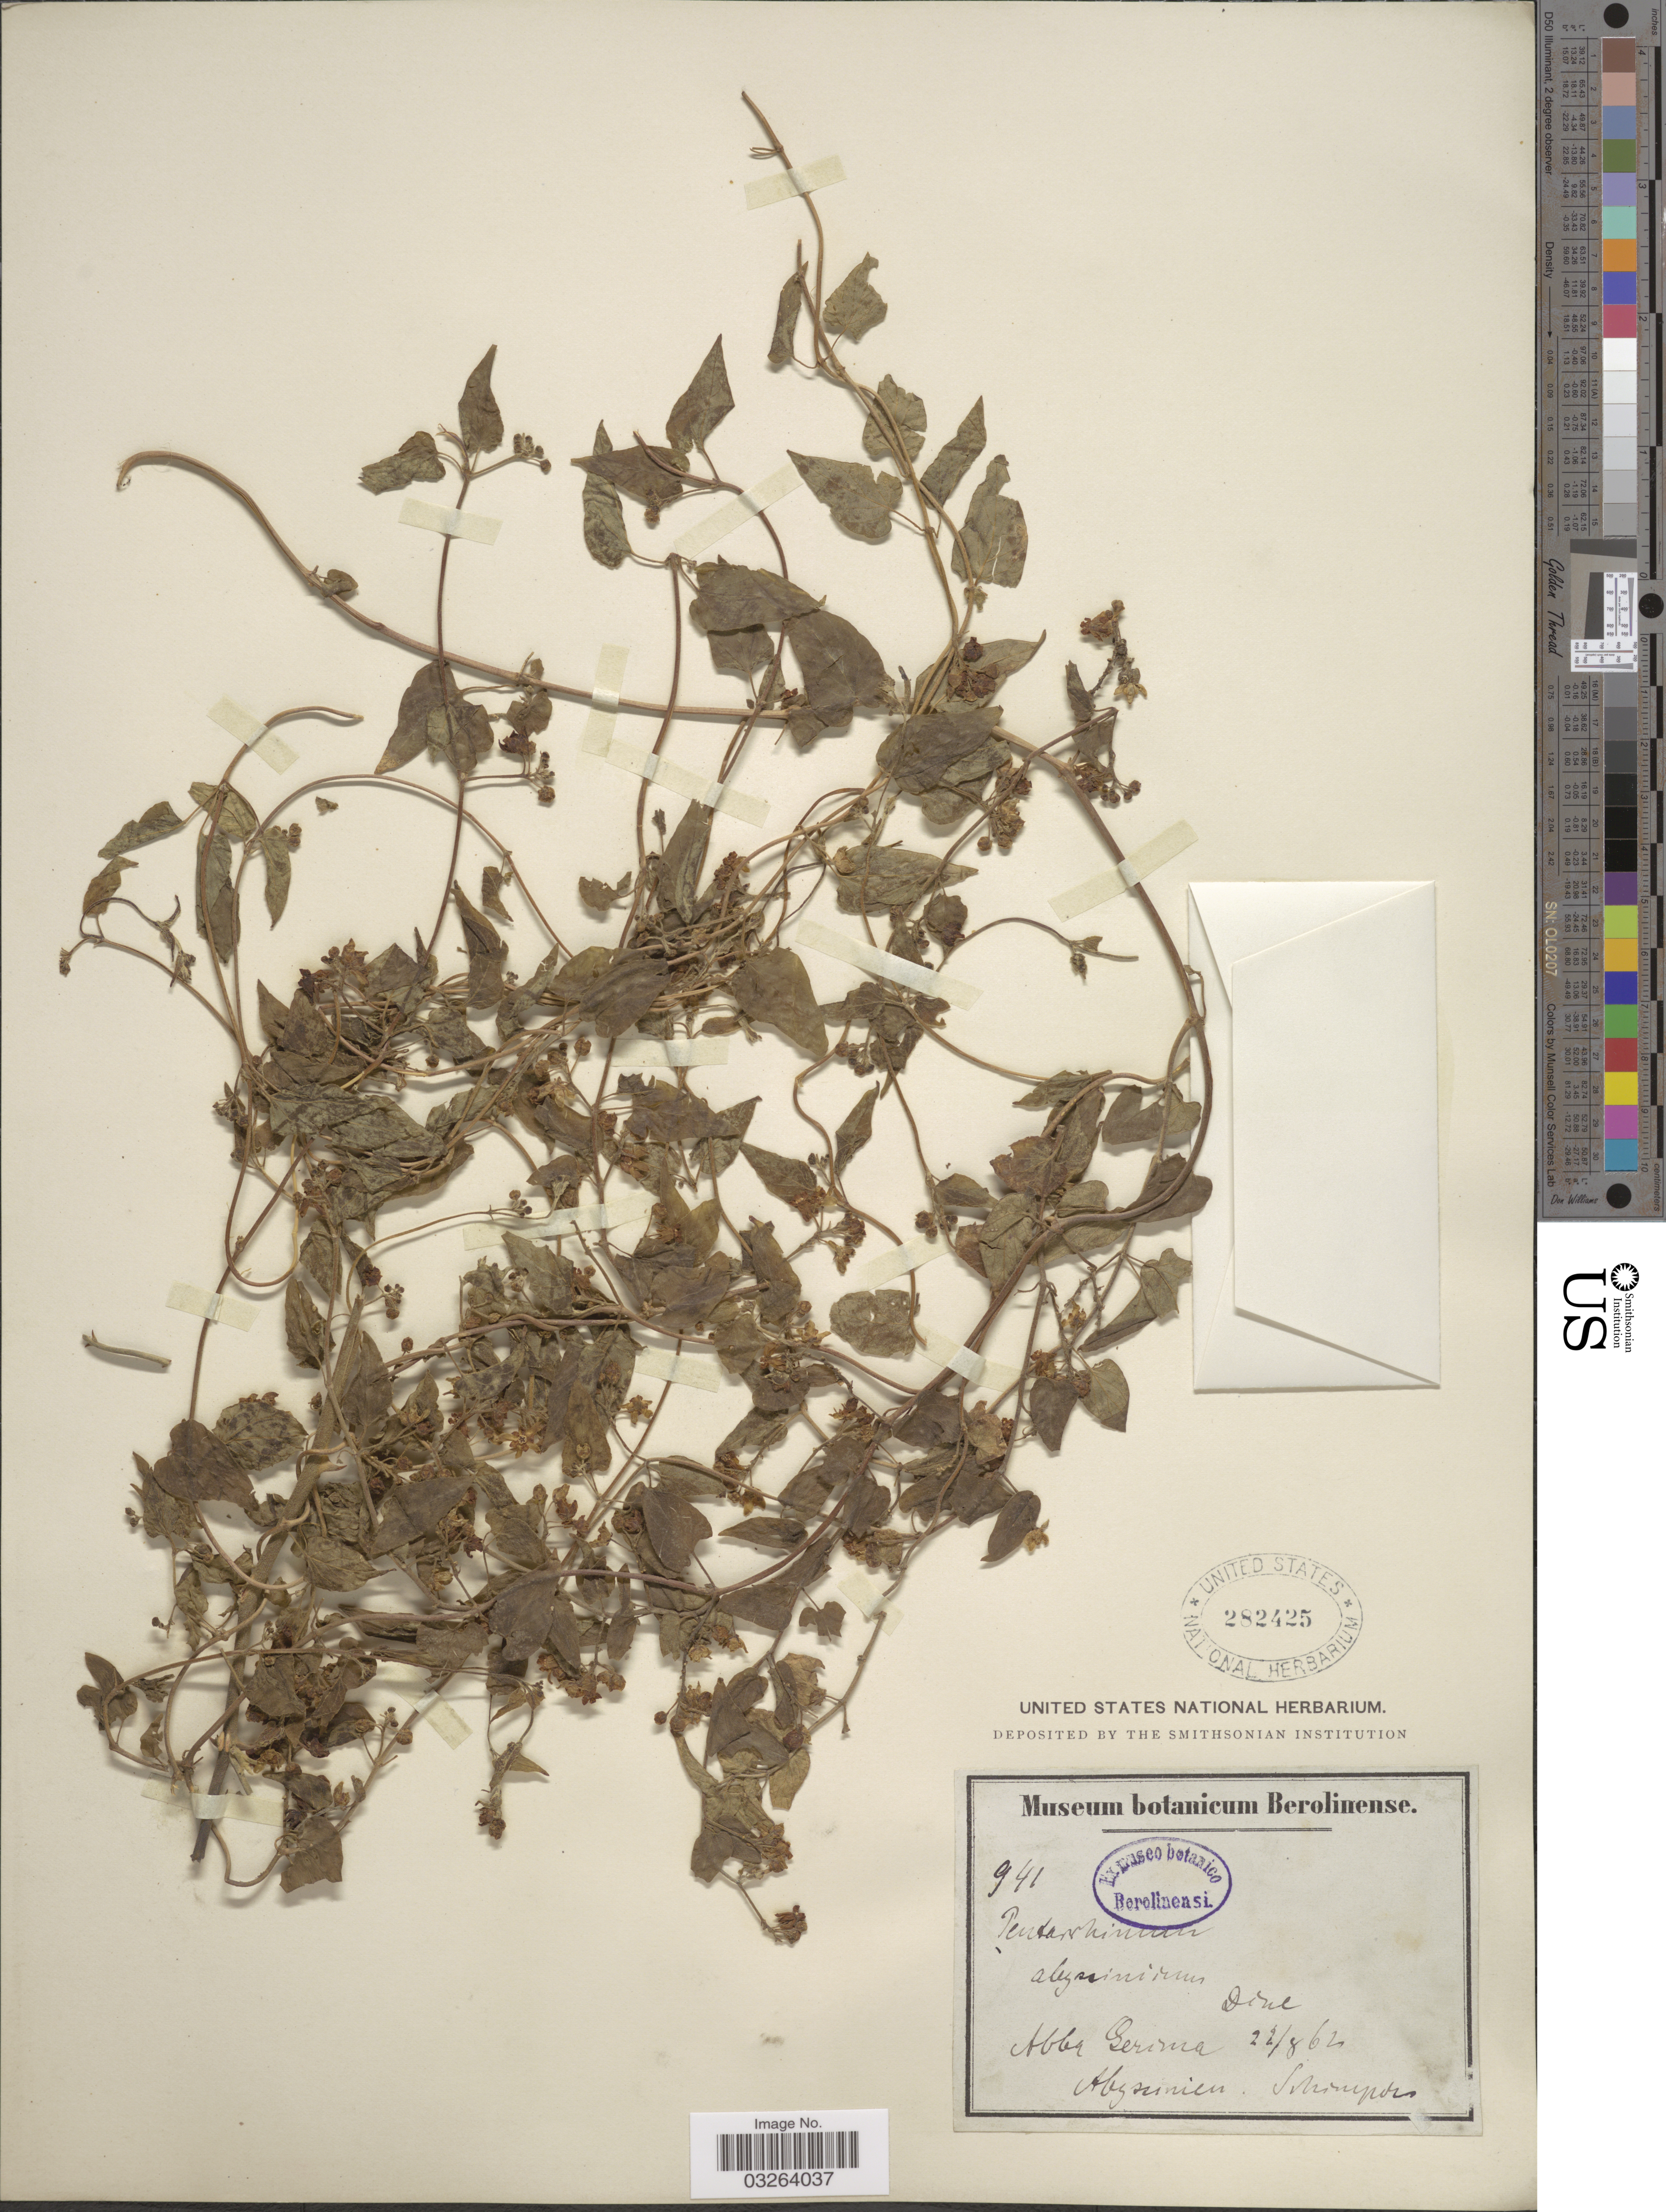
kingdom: Plantae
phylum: Tracheophyta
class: Magnoliopsida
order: Gentianales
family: Apocynaceae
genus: Pentarrhinum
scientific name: Pentarrhinum abyssinicum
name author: Decne.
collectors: -. Schimper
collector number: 941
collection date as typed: Transcribed d/m/y: 22/8/62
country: Eritrea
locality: Abba Gerima. Abyssinien.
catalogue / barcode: US 282425